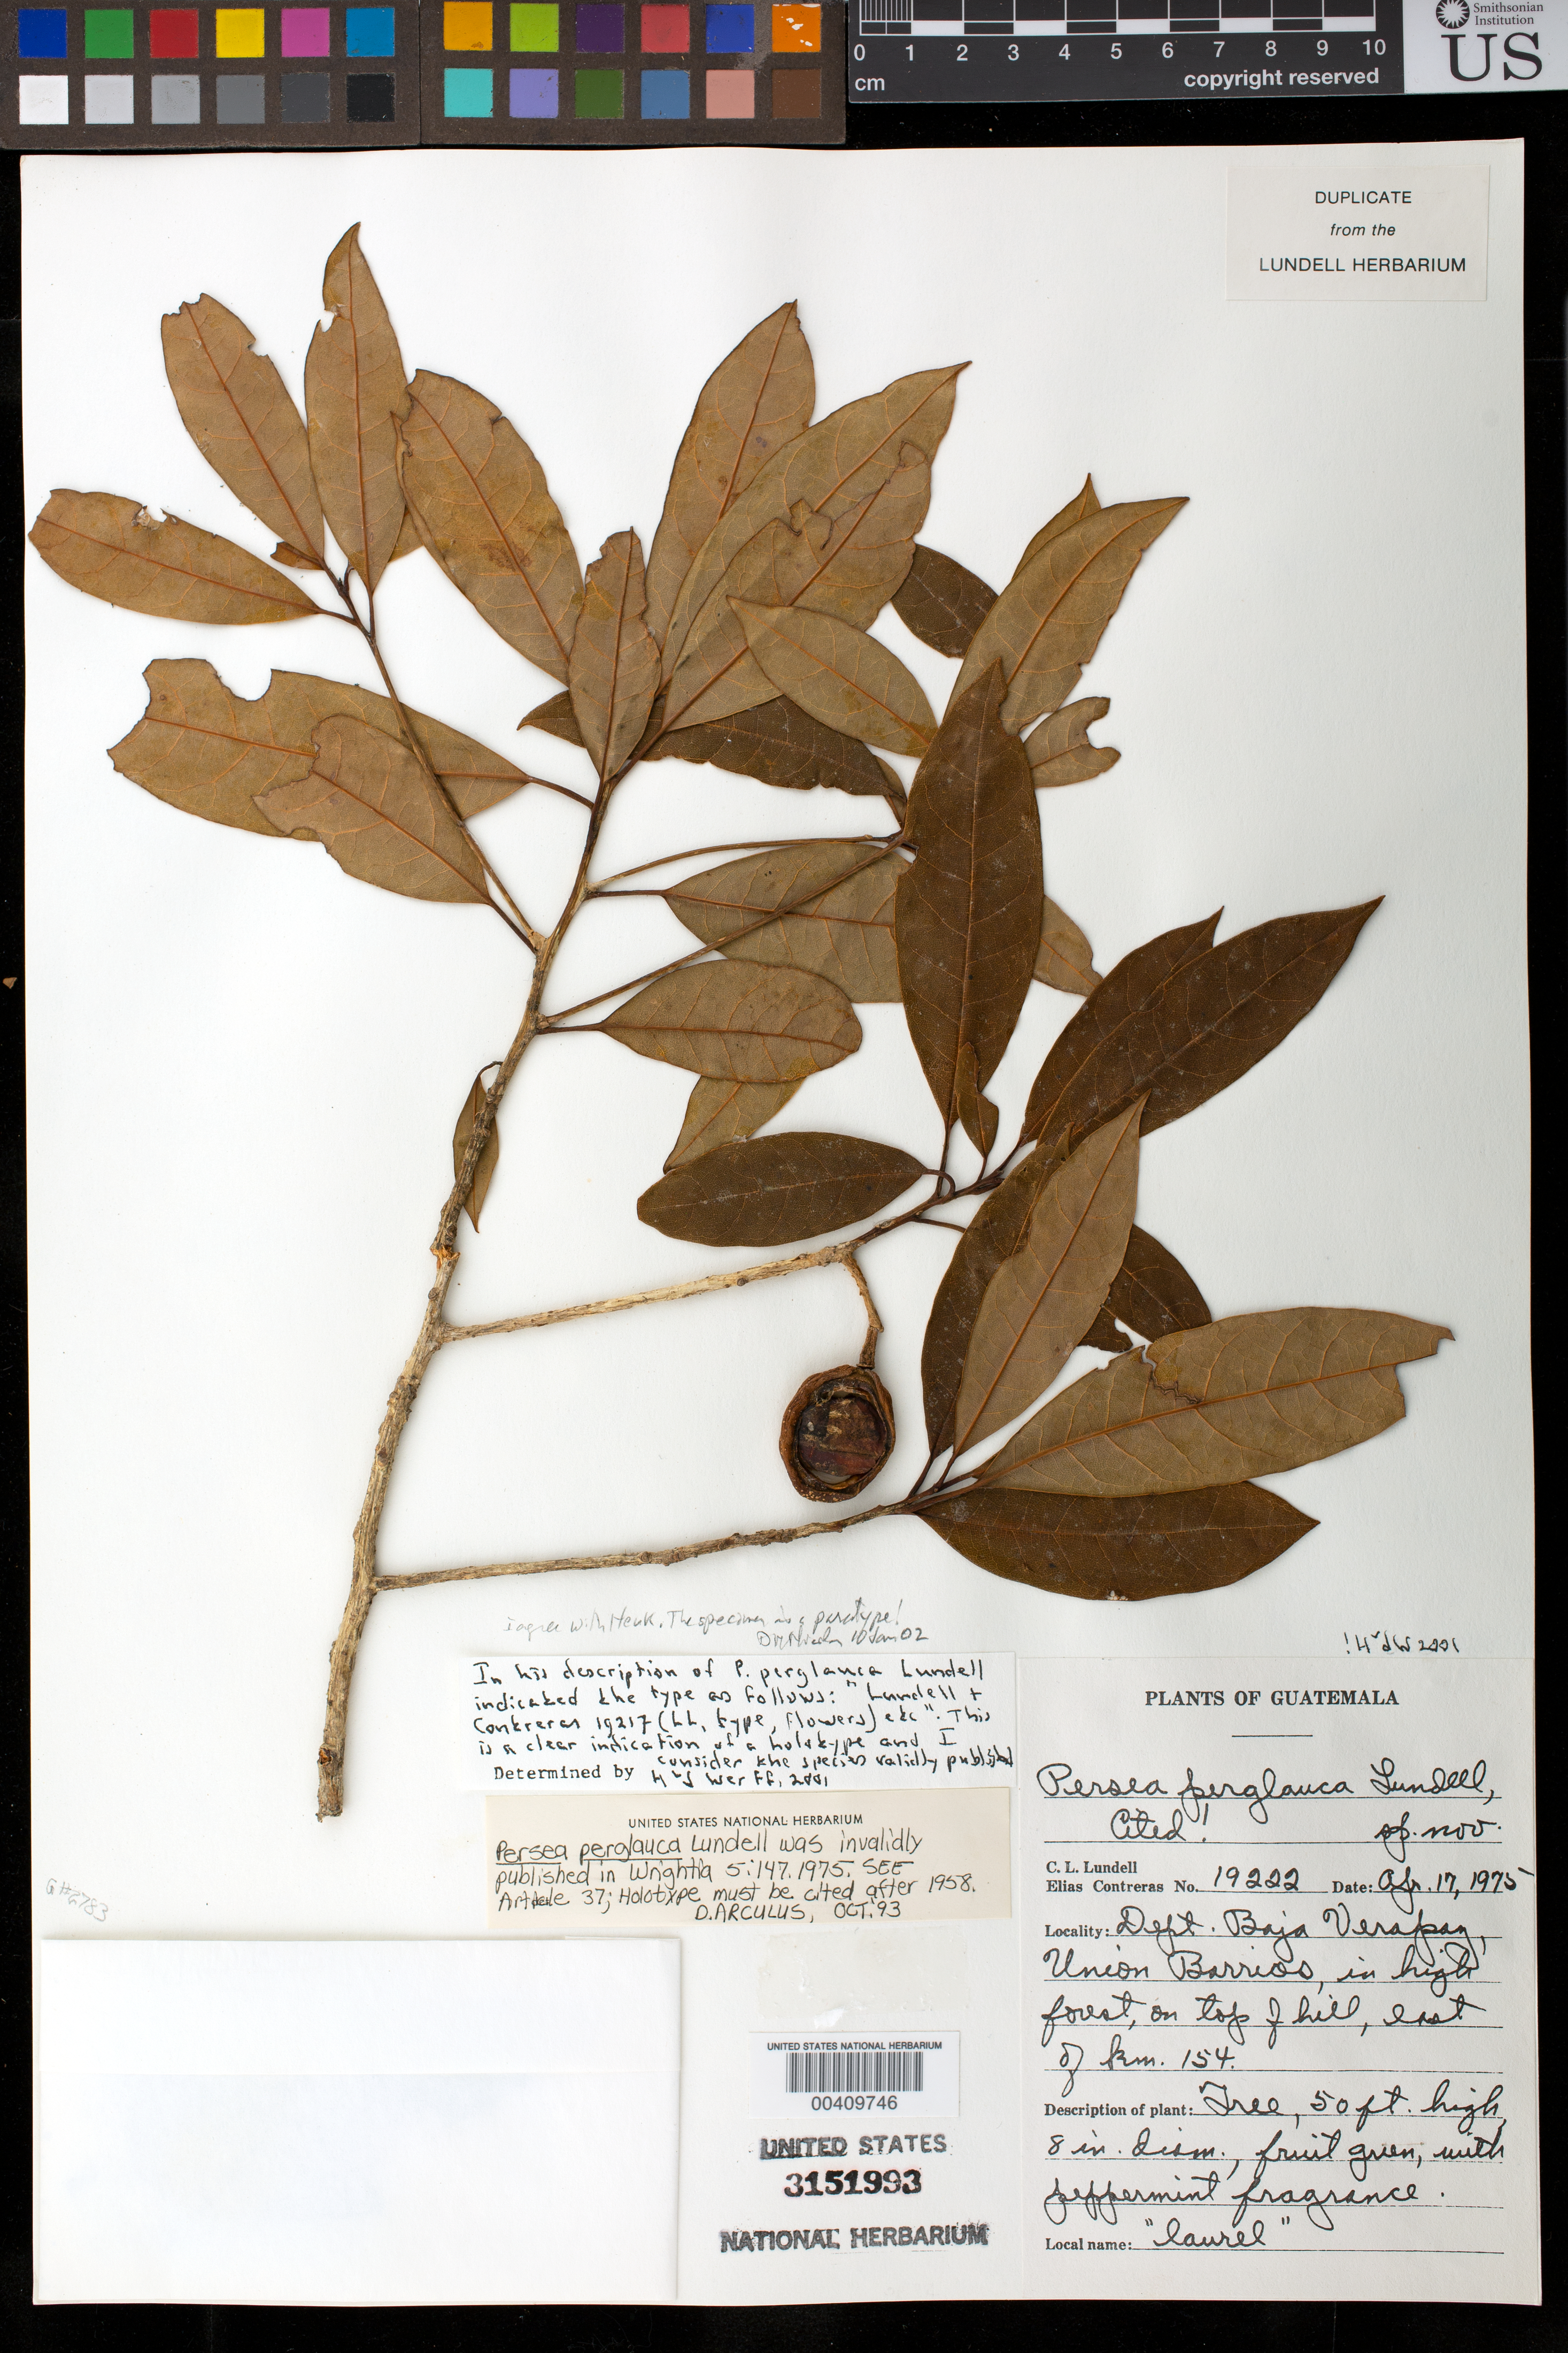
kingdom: Plantae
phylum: Tracheophyta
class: Magnoliopsida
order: Laurales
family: Lauraceae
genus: Persea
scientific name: Persea perglauca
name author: Lundell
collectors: C. L. Lundell & E. Contreras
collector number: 19222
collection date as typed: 17 Apr 1975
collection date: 1975-04-17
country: Guatemala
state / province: Baja Verapaz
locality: Union Barrios, last of km 154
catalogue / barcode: US 3151993